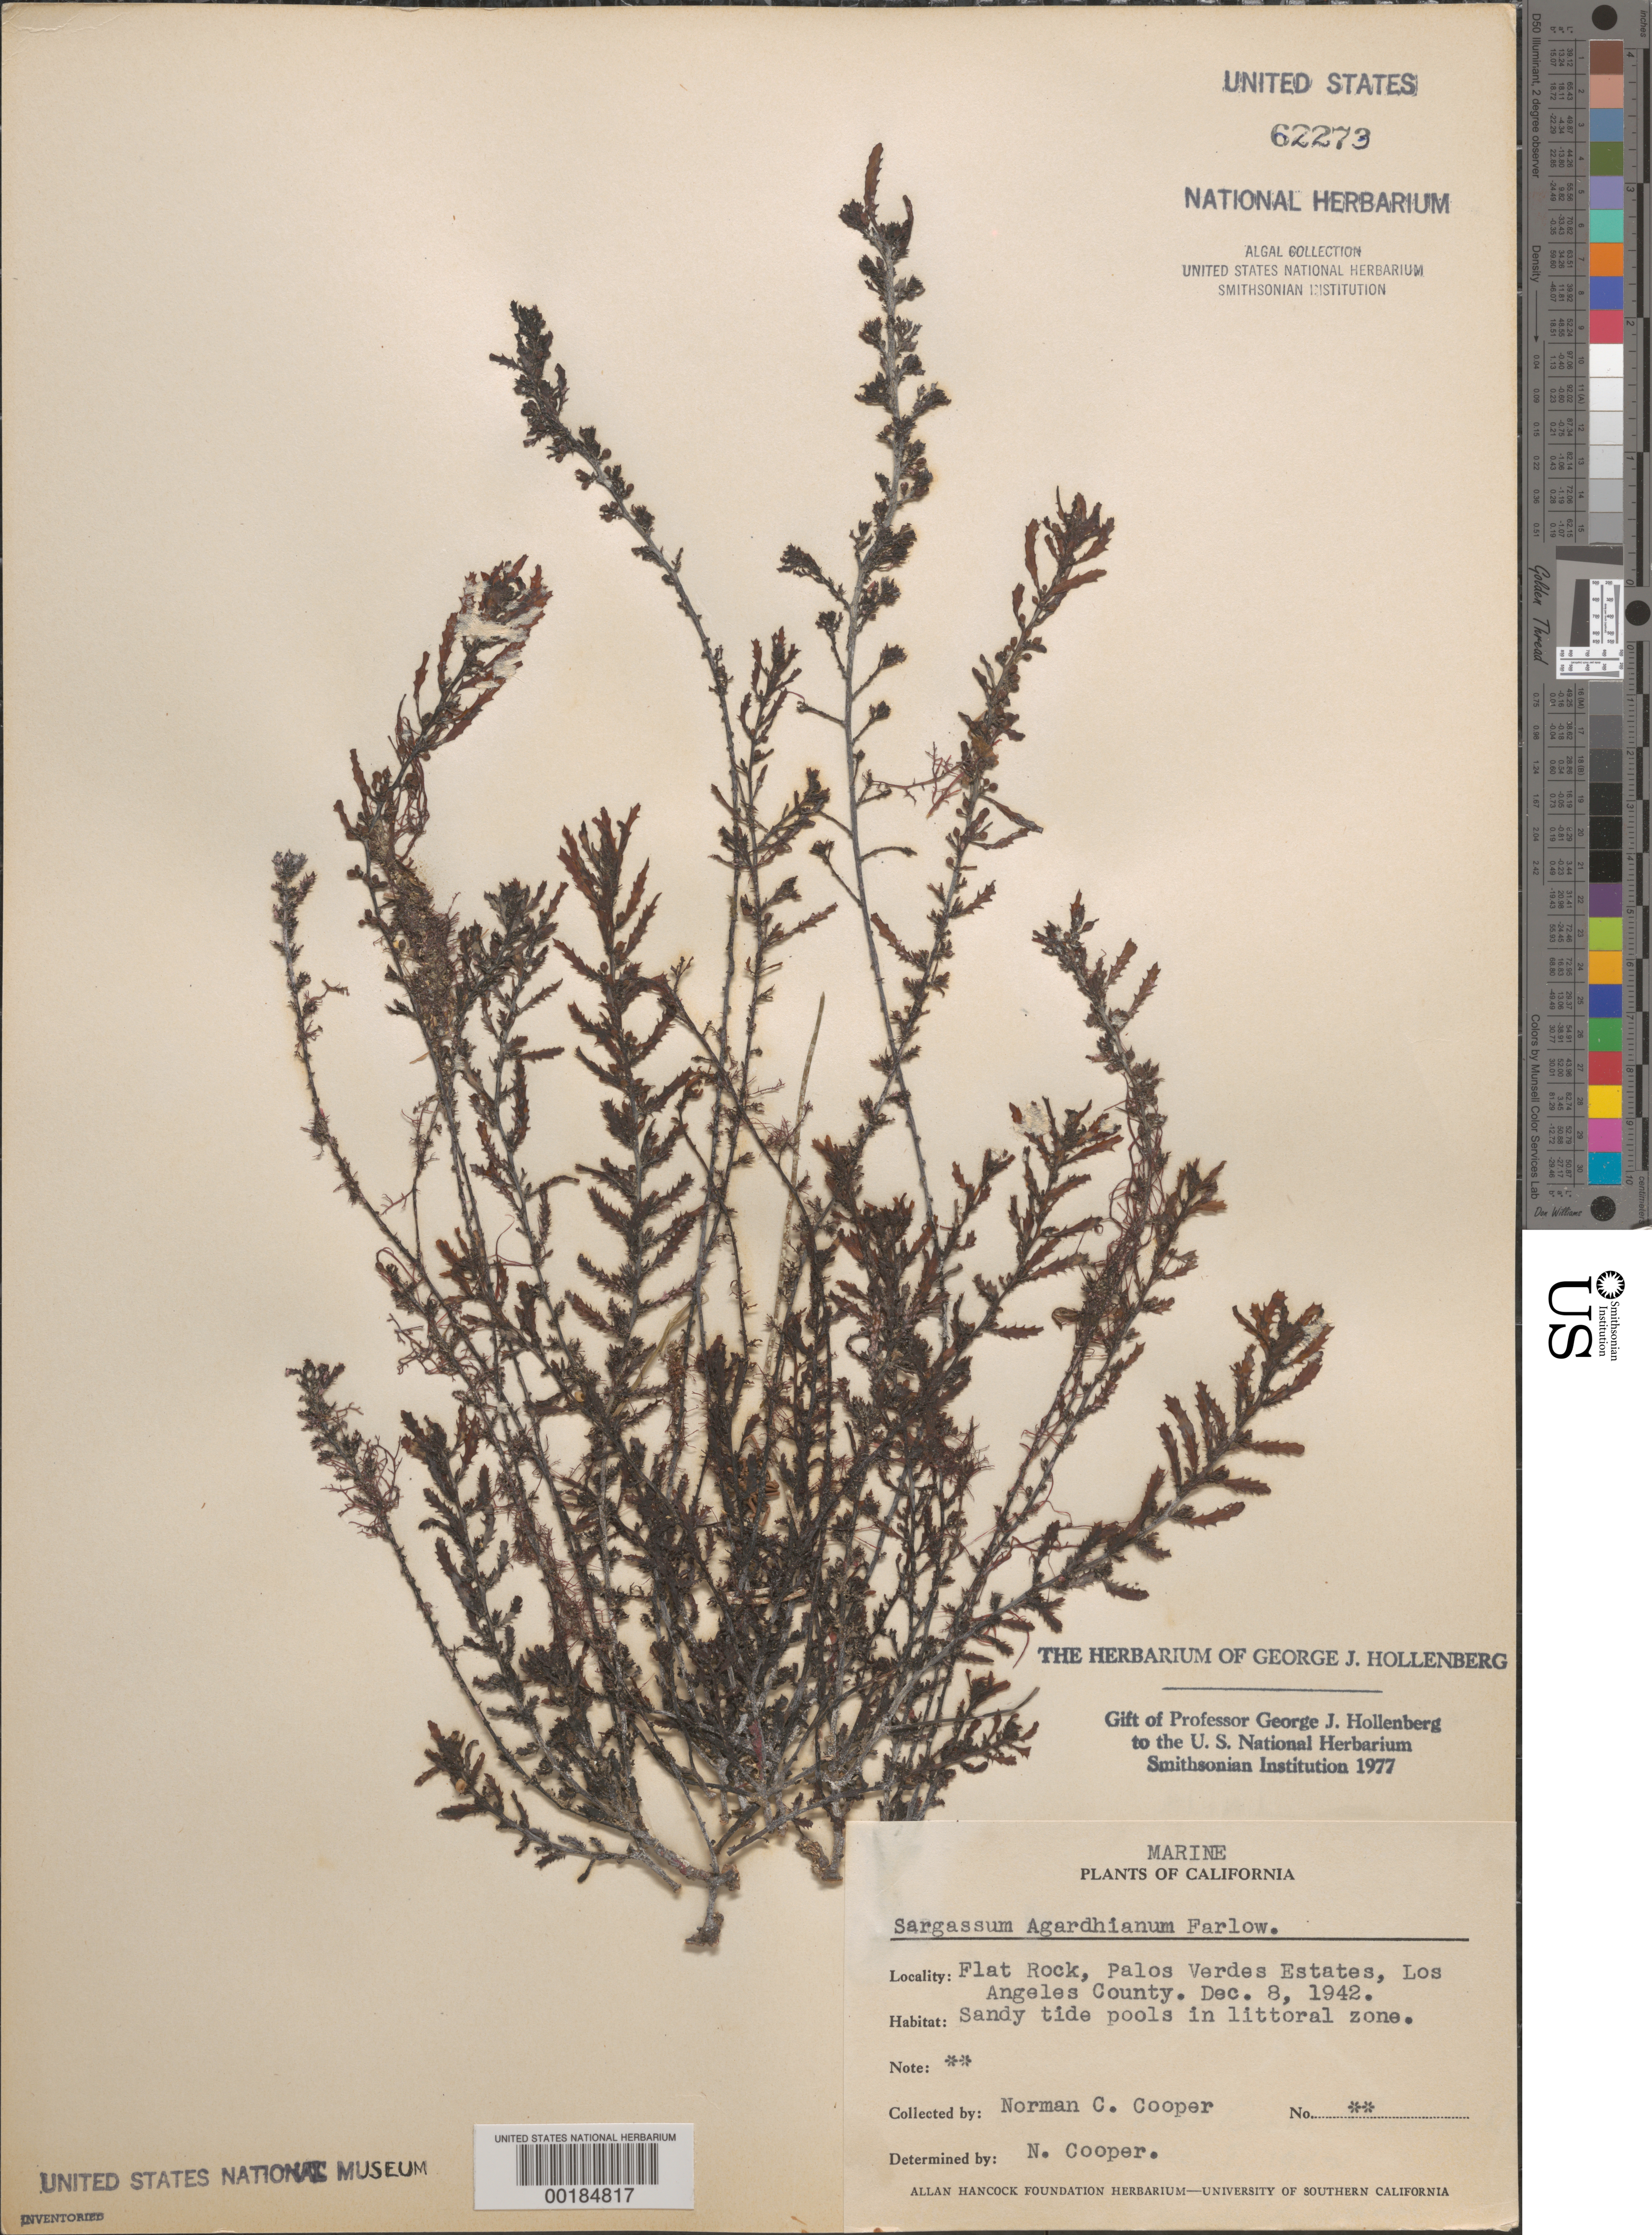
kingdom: Chromista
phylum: Ochrophyta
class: Phaeophyceae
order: Fucales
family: Sargassaceae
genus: Sargassum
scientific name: Sargassum agardhianum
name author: Farl. in J. Agardh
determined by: Cooper, N. C.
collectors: N. Cooper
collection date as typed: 08 Dec 1942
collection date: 1942-12-08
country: United States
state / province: California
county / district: Los Angeles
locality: Flat Rock, Palos Verdes Estates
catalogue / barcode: US 62273